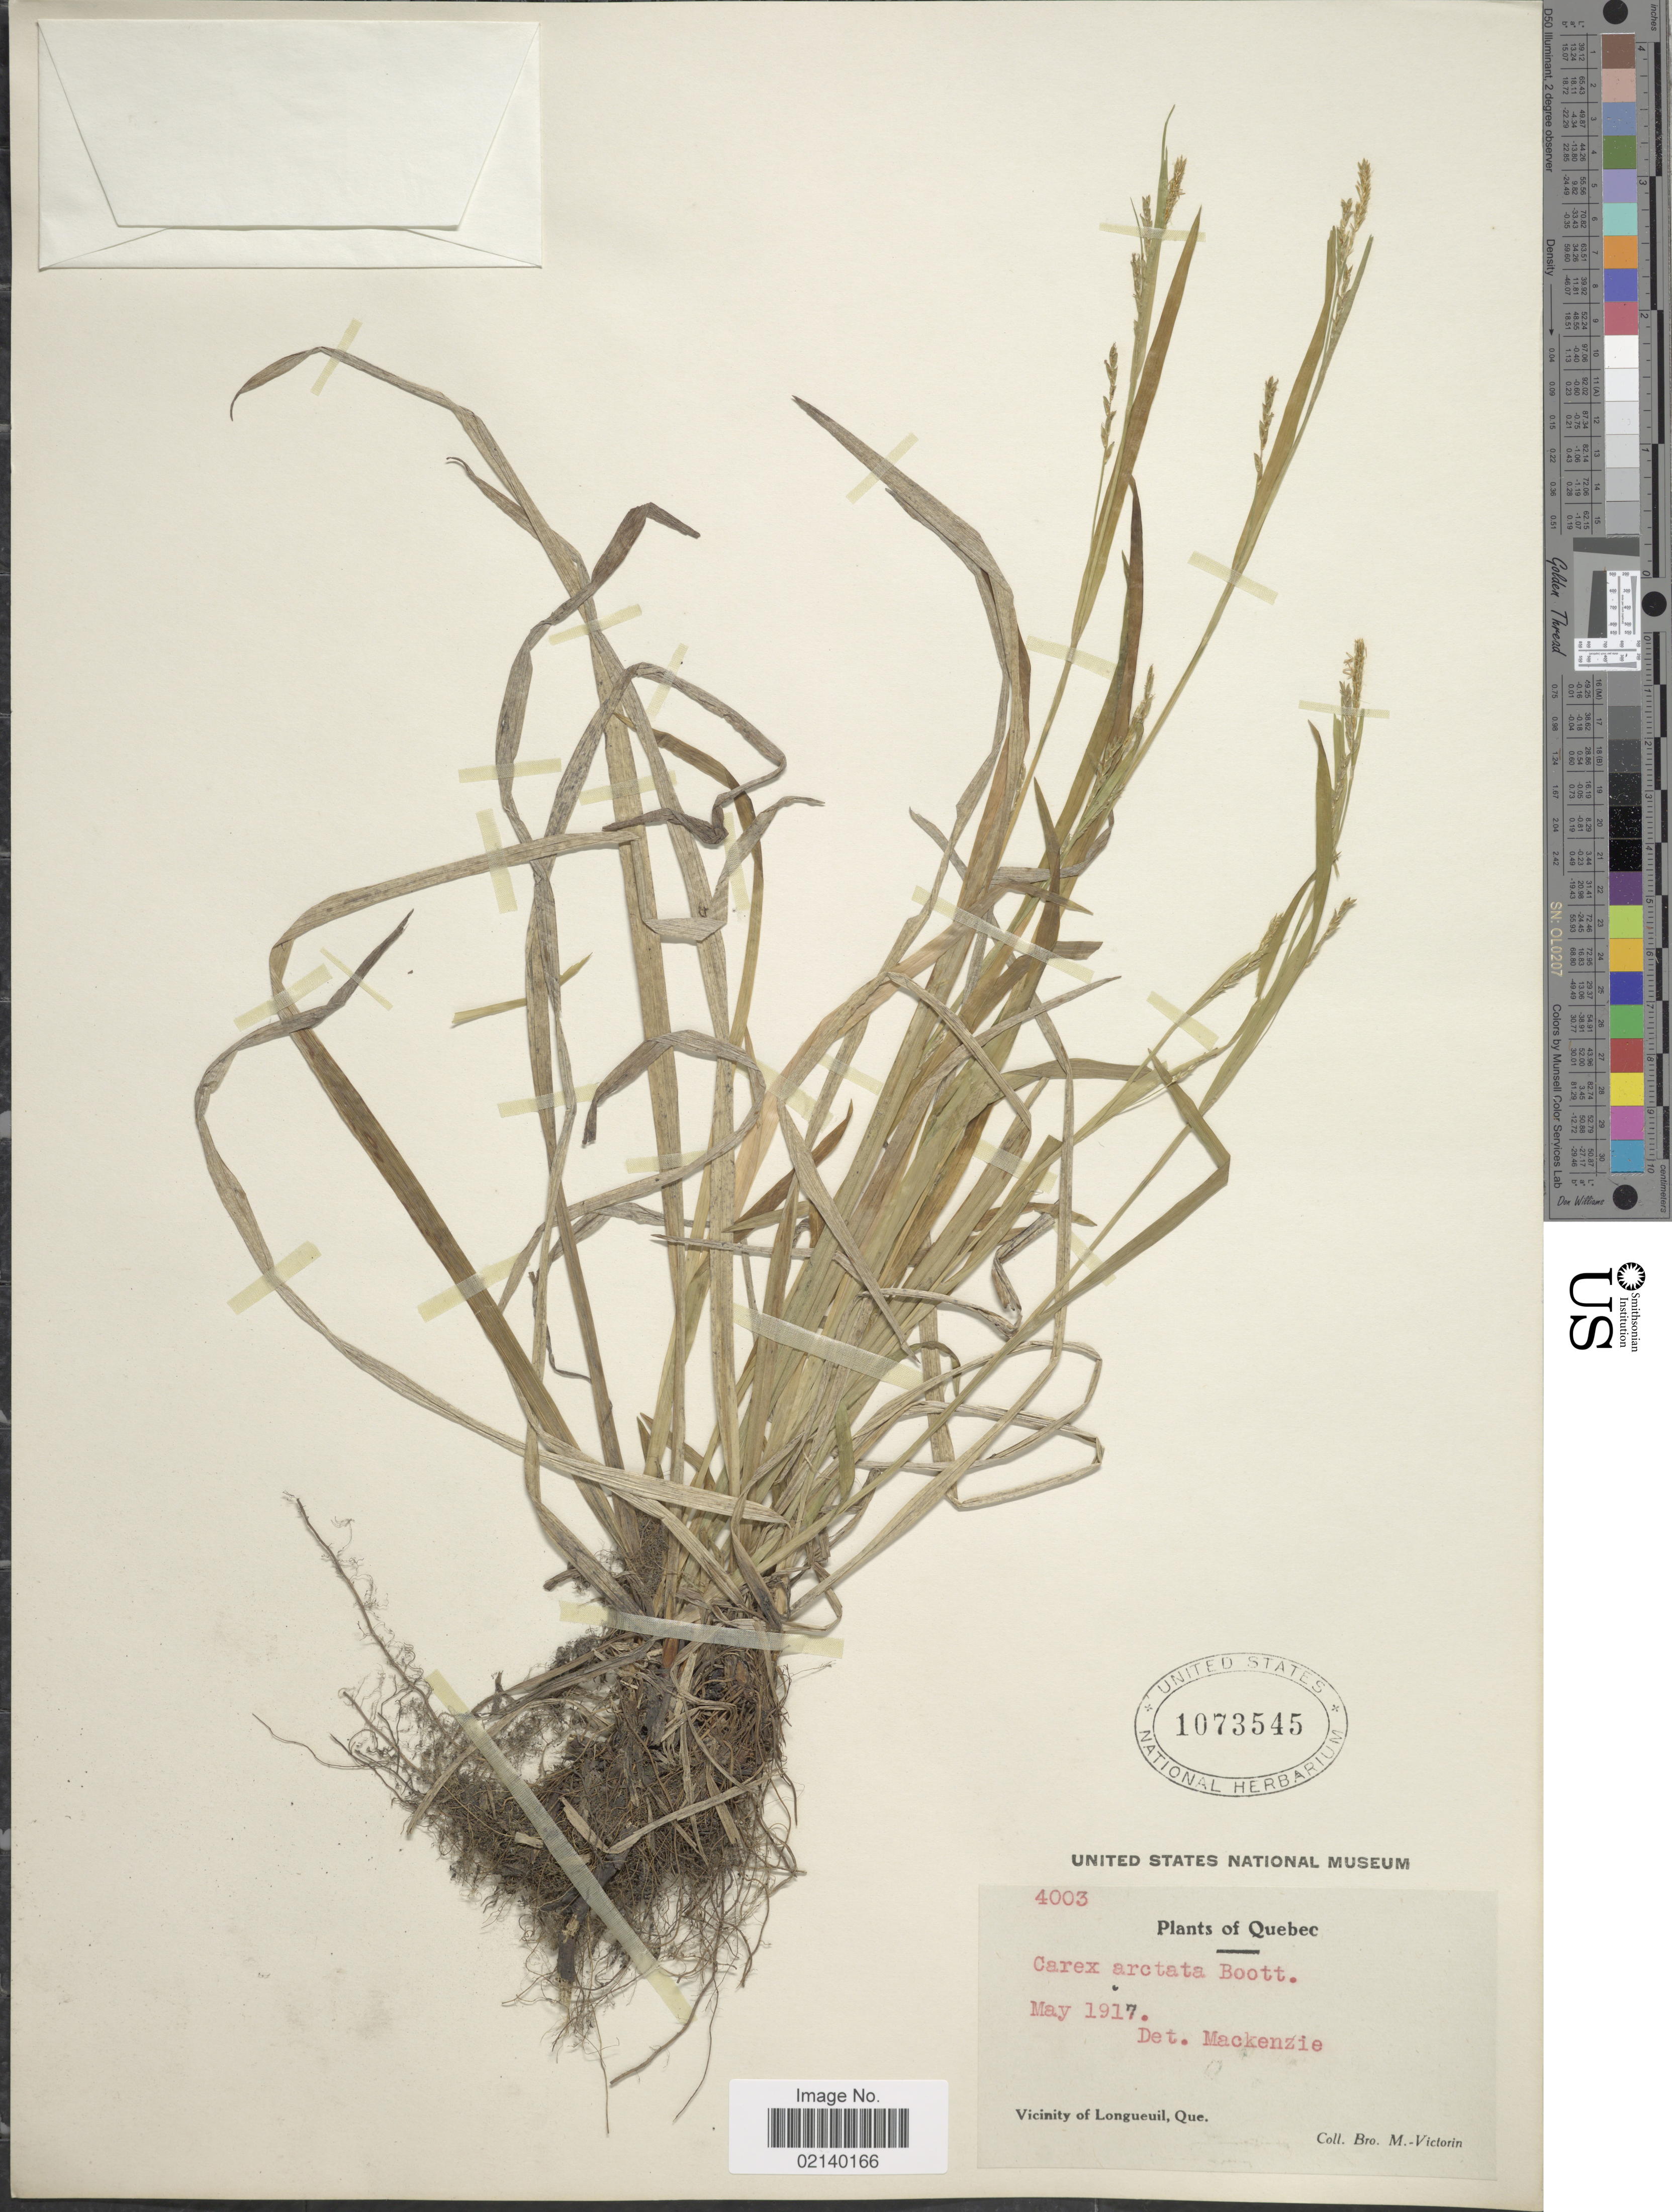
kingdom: Plantae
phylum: Tracheophyta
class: Liliopsida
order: Poales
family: Cyperaceae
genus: Carex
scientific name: Carex sp.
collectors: Fr. Marie-Victorin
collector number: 4003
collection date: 1917-05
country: Canada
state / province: Quebec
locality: Vicinity of Longueuil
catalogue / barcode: US 1073545